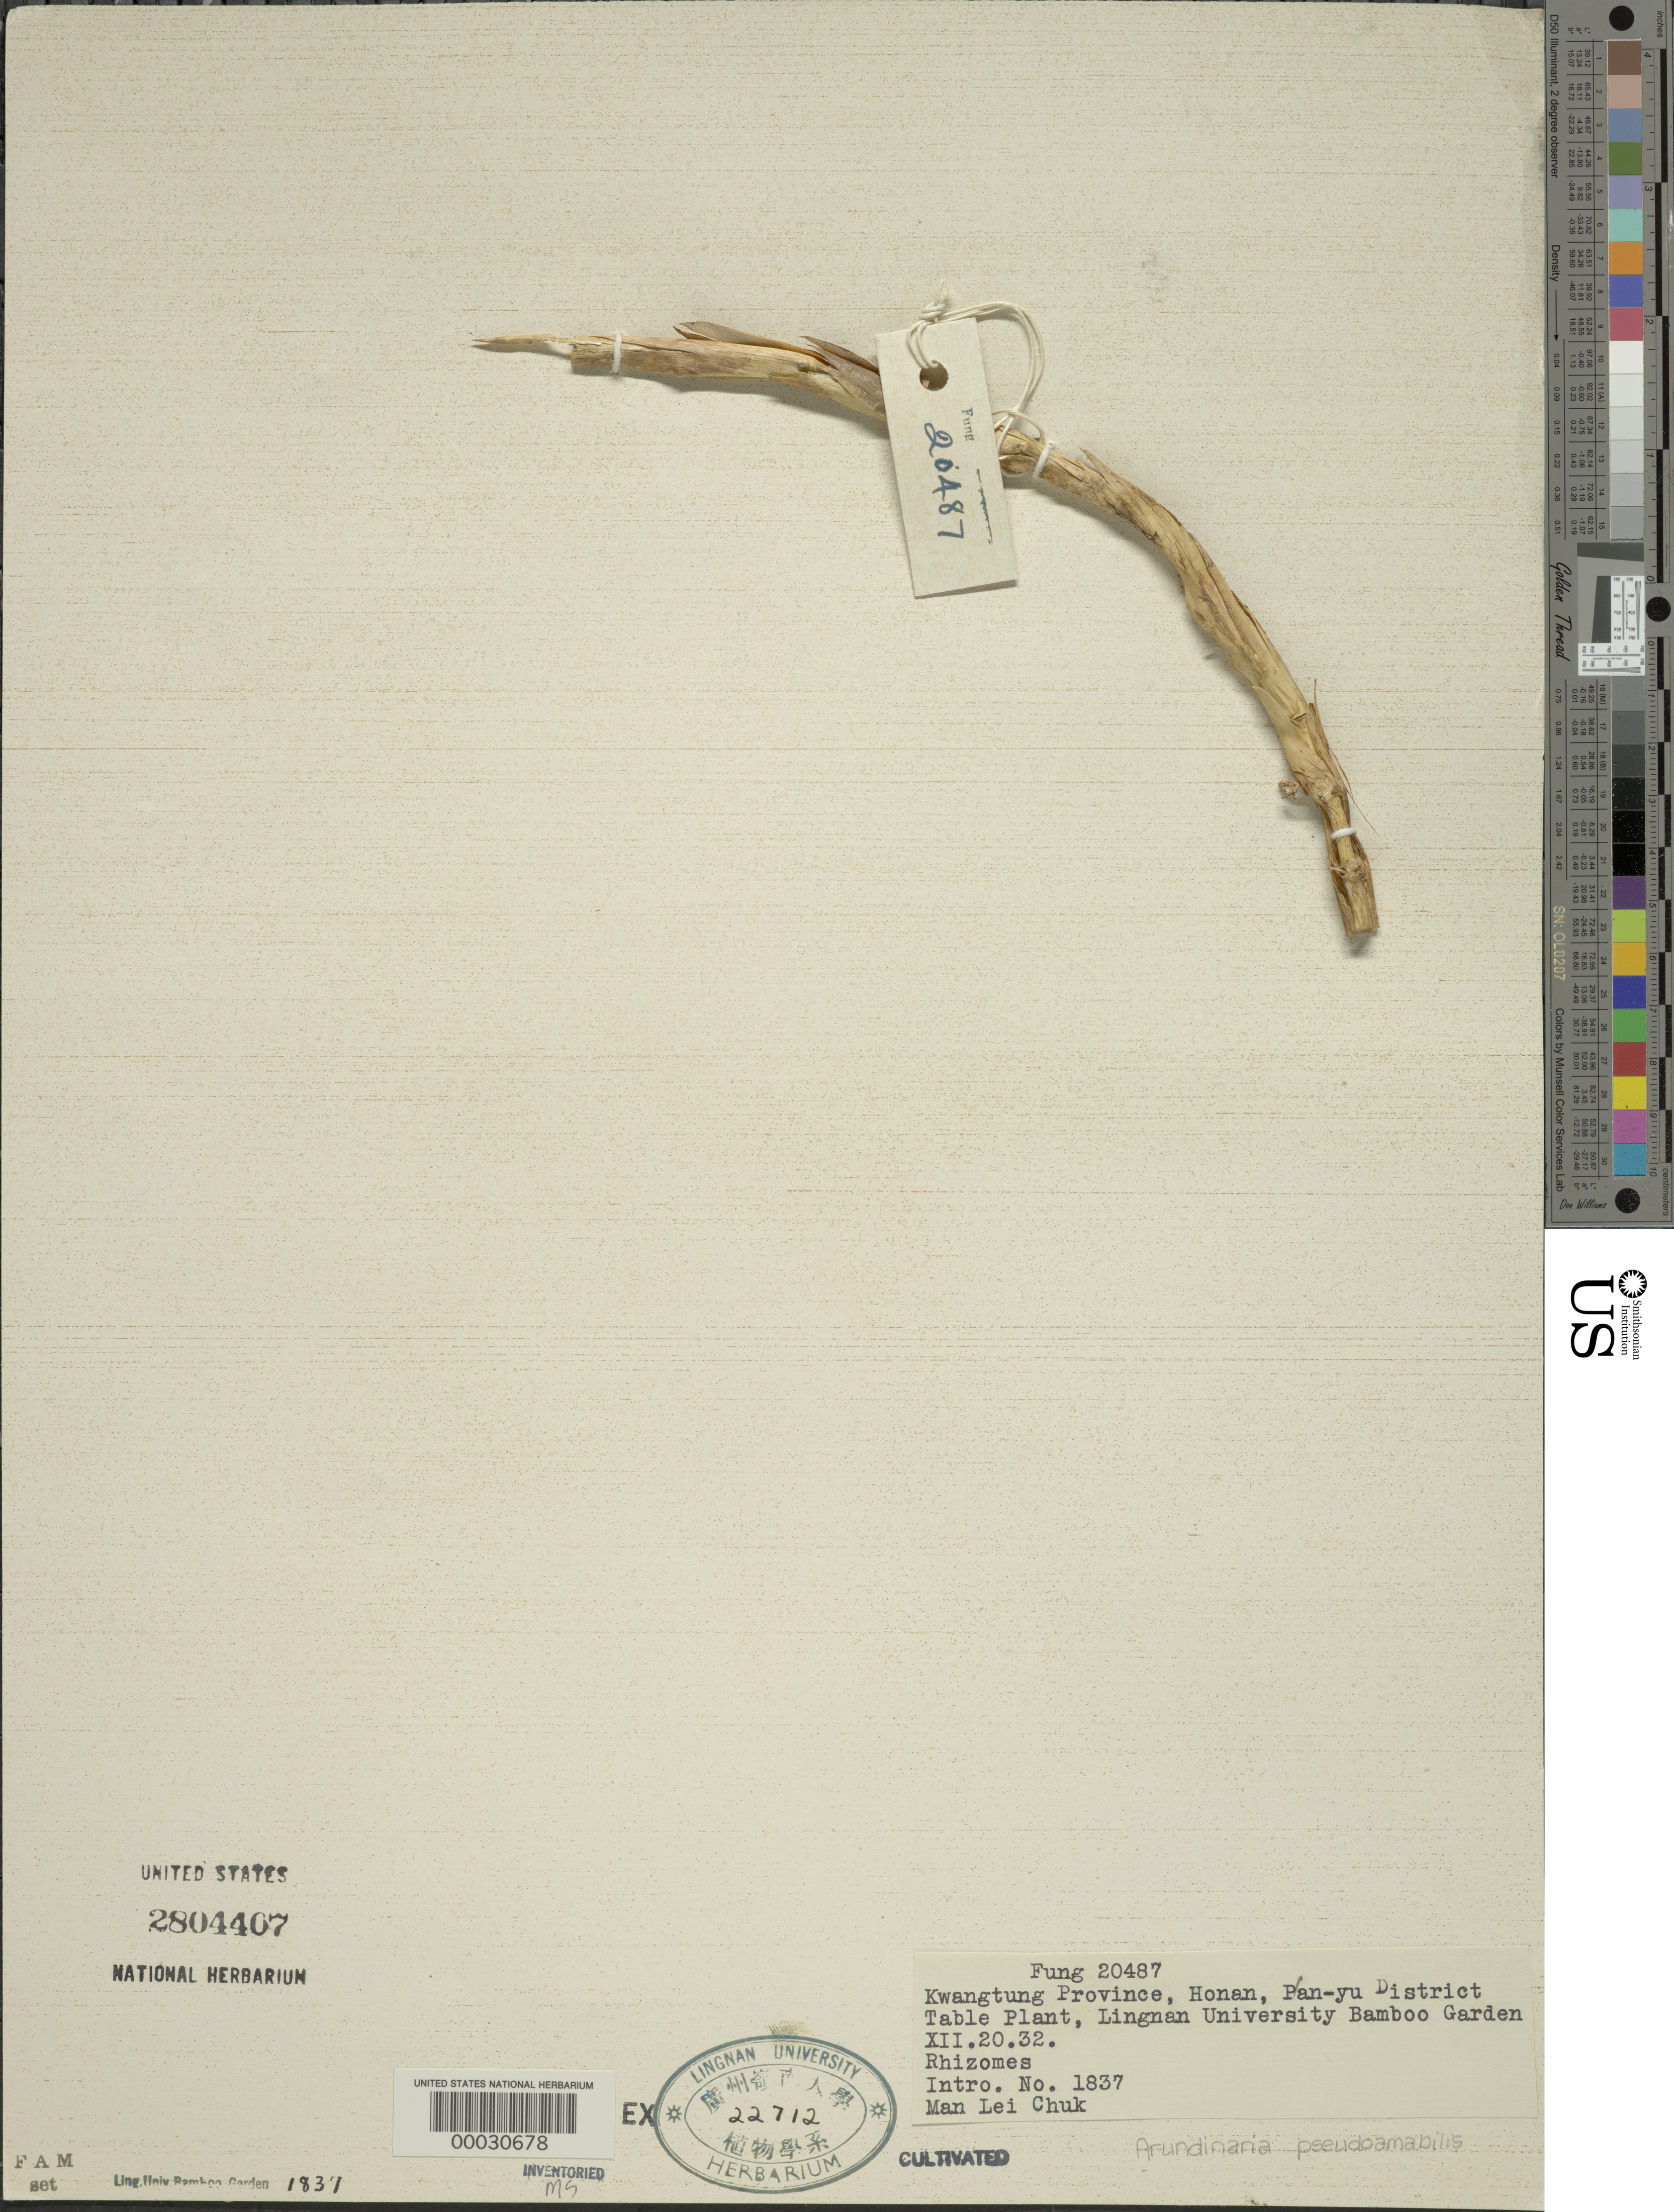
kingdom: Plantae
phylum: Tracheophyta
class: Liliopsida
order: Poales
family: Poaceae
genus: Arundinaria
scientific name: Arundinaria pseudoamabilis McClure, ined.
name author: McClure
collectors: H. L. Fung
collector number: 20487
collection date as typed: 20 Dec 1932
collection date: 1932-12-20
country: China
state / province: Guangdong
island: Honan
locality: Honan, panyu, lingnan university garden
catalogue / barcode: US 2804407